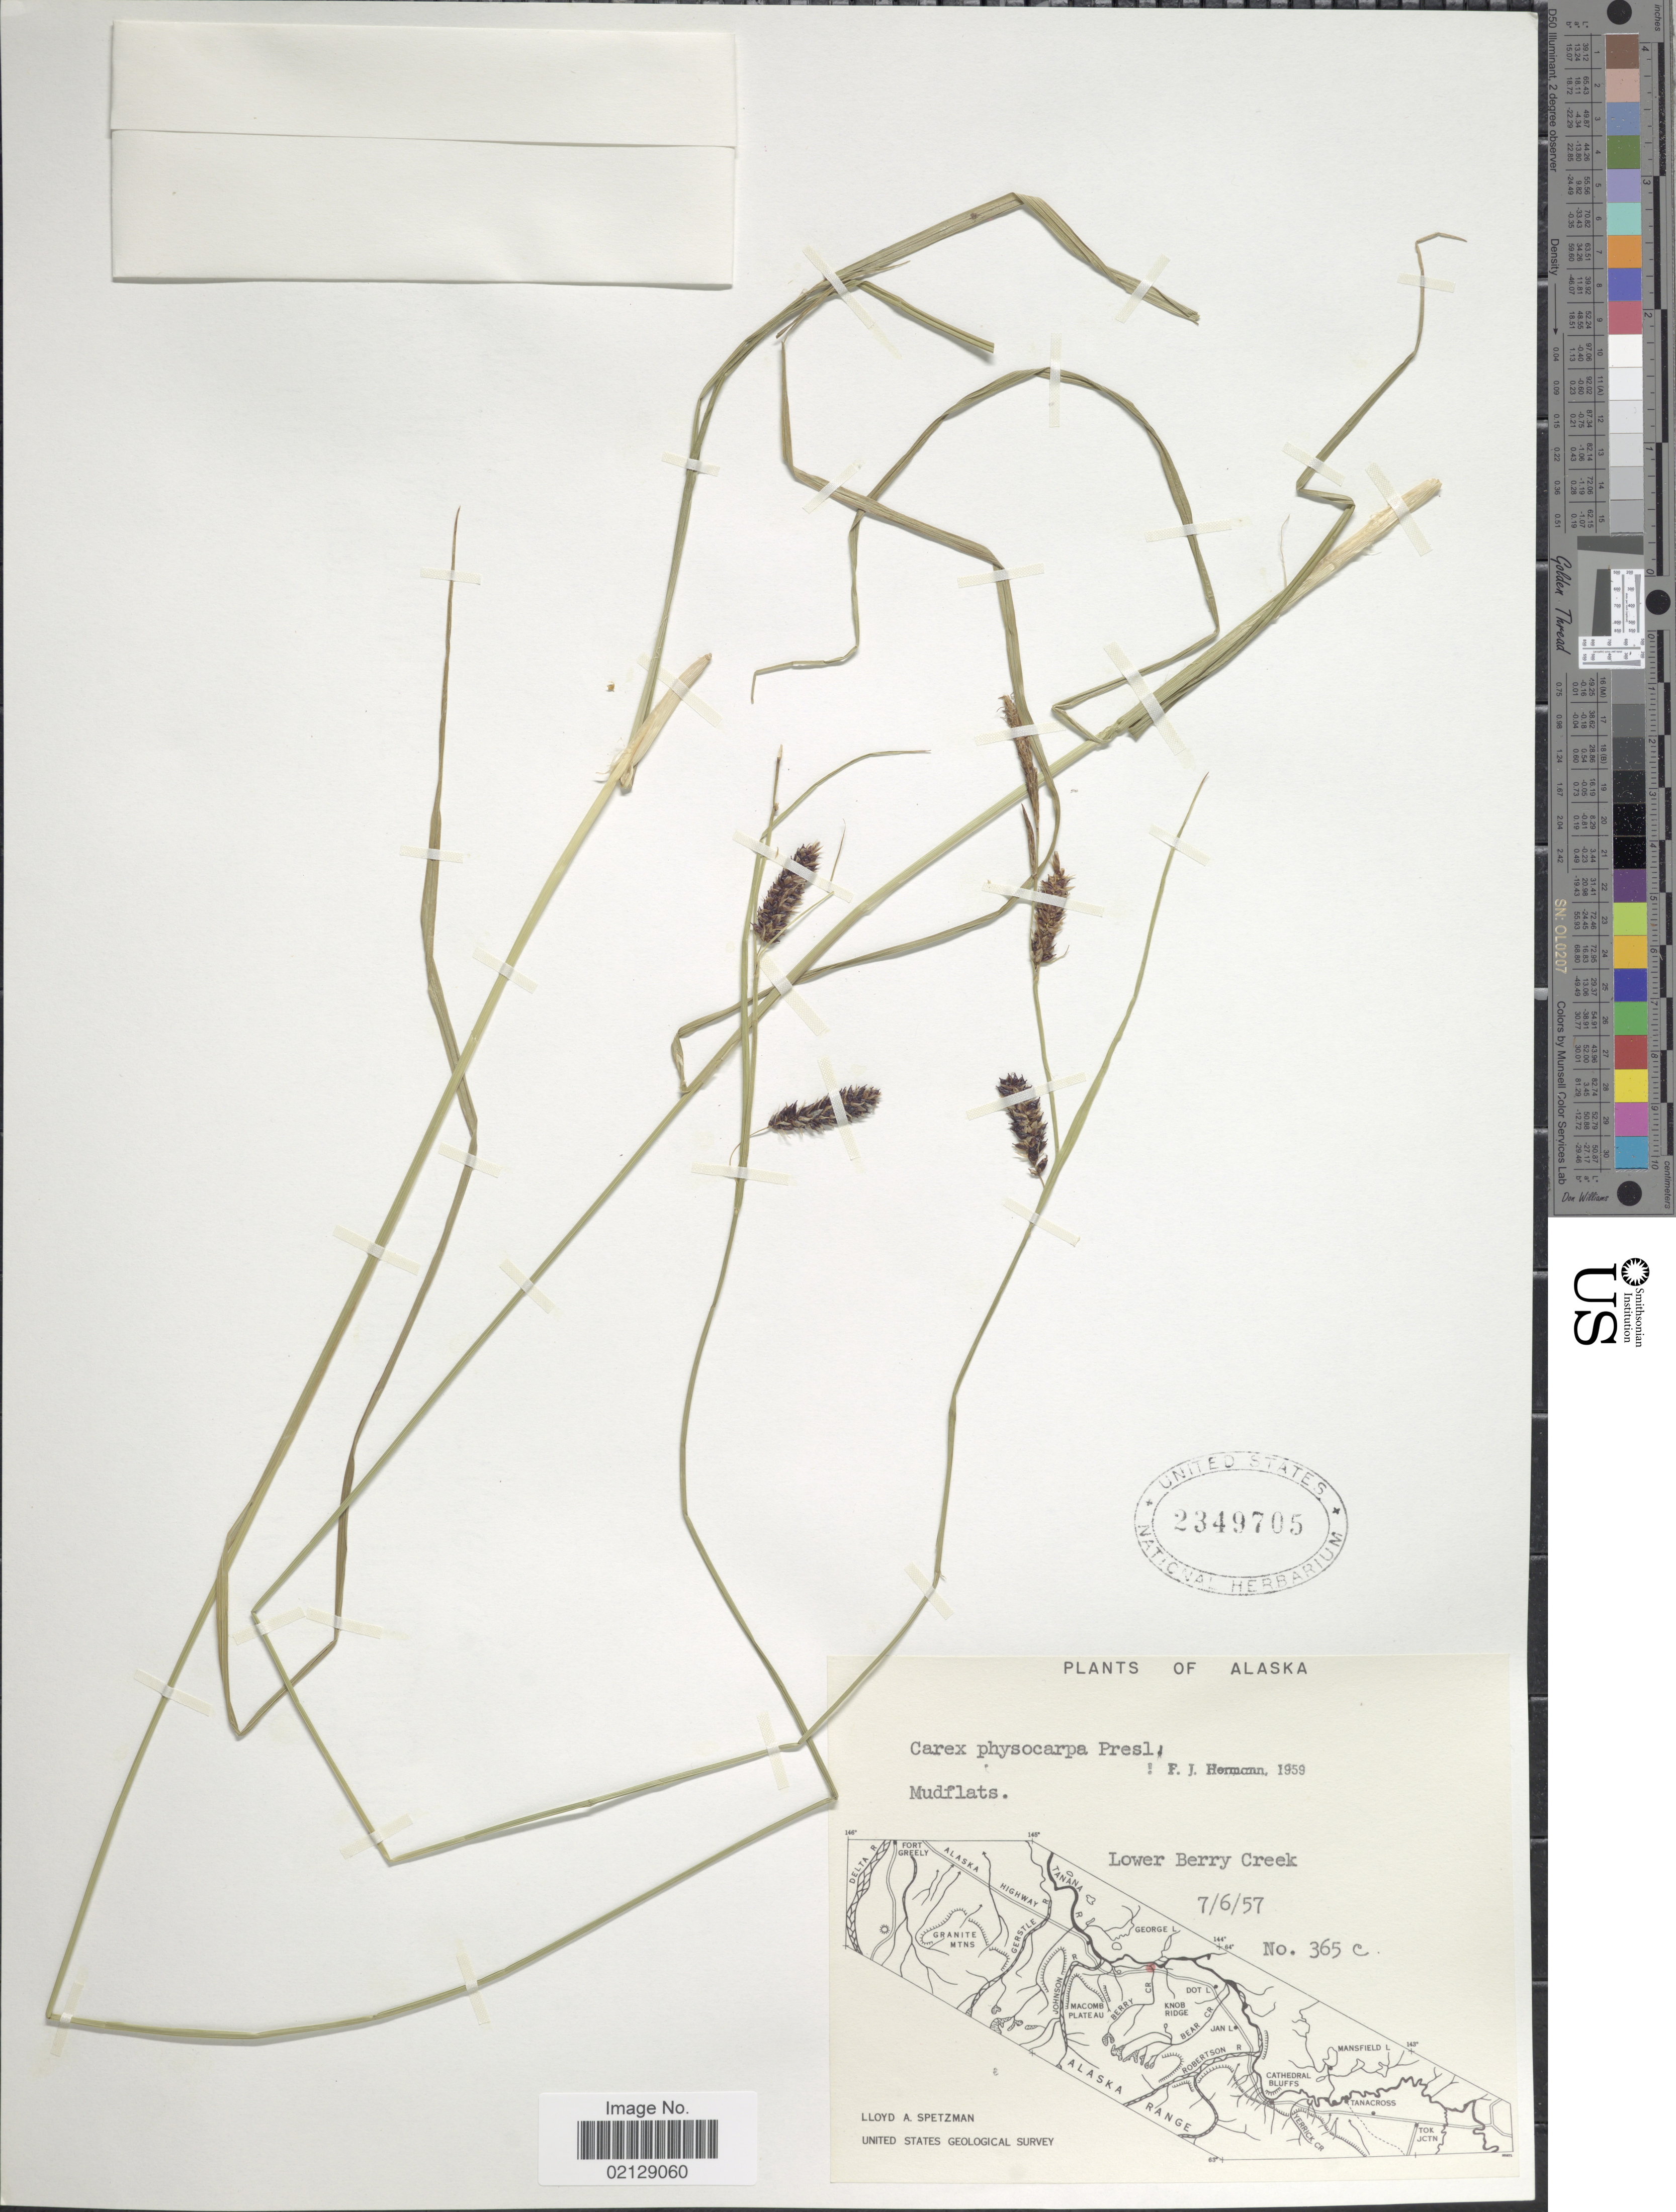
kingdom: Plantae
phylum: Tracheophyta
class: Liliopsida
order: Poales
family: Cyperaceae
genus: Carex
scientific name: Carex saxatilis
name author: L.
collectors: L. Spetzman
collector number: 365c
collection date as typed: Transcribed d/m/y: 6/7/57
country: United States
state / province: Alaska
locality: Mudflats, Lower Berry Creek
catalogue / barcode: US 2349705